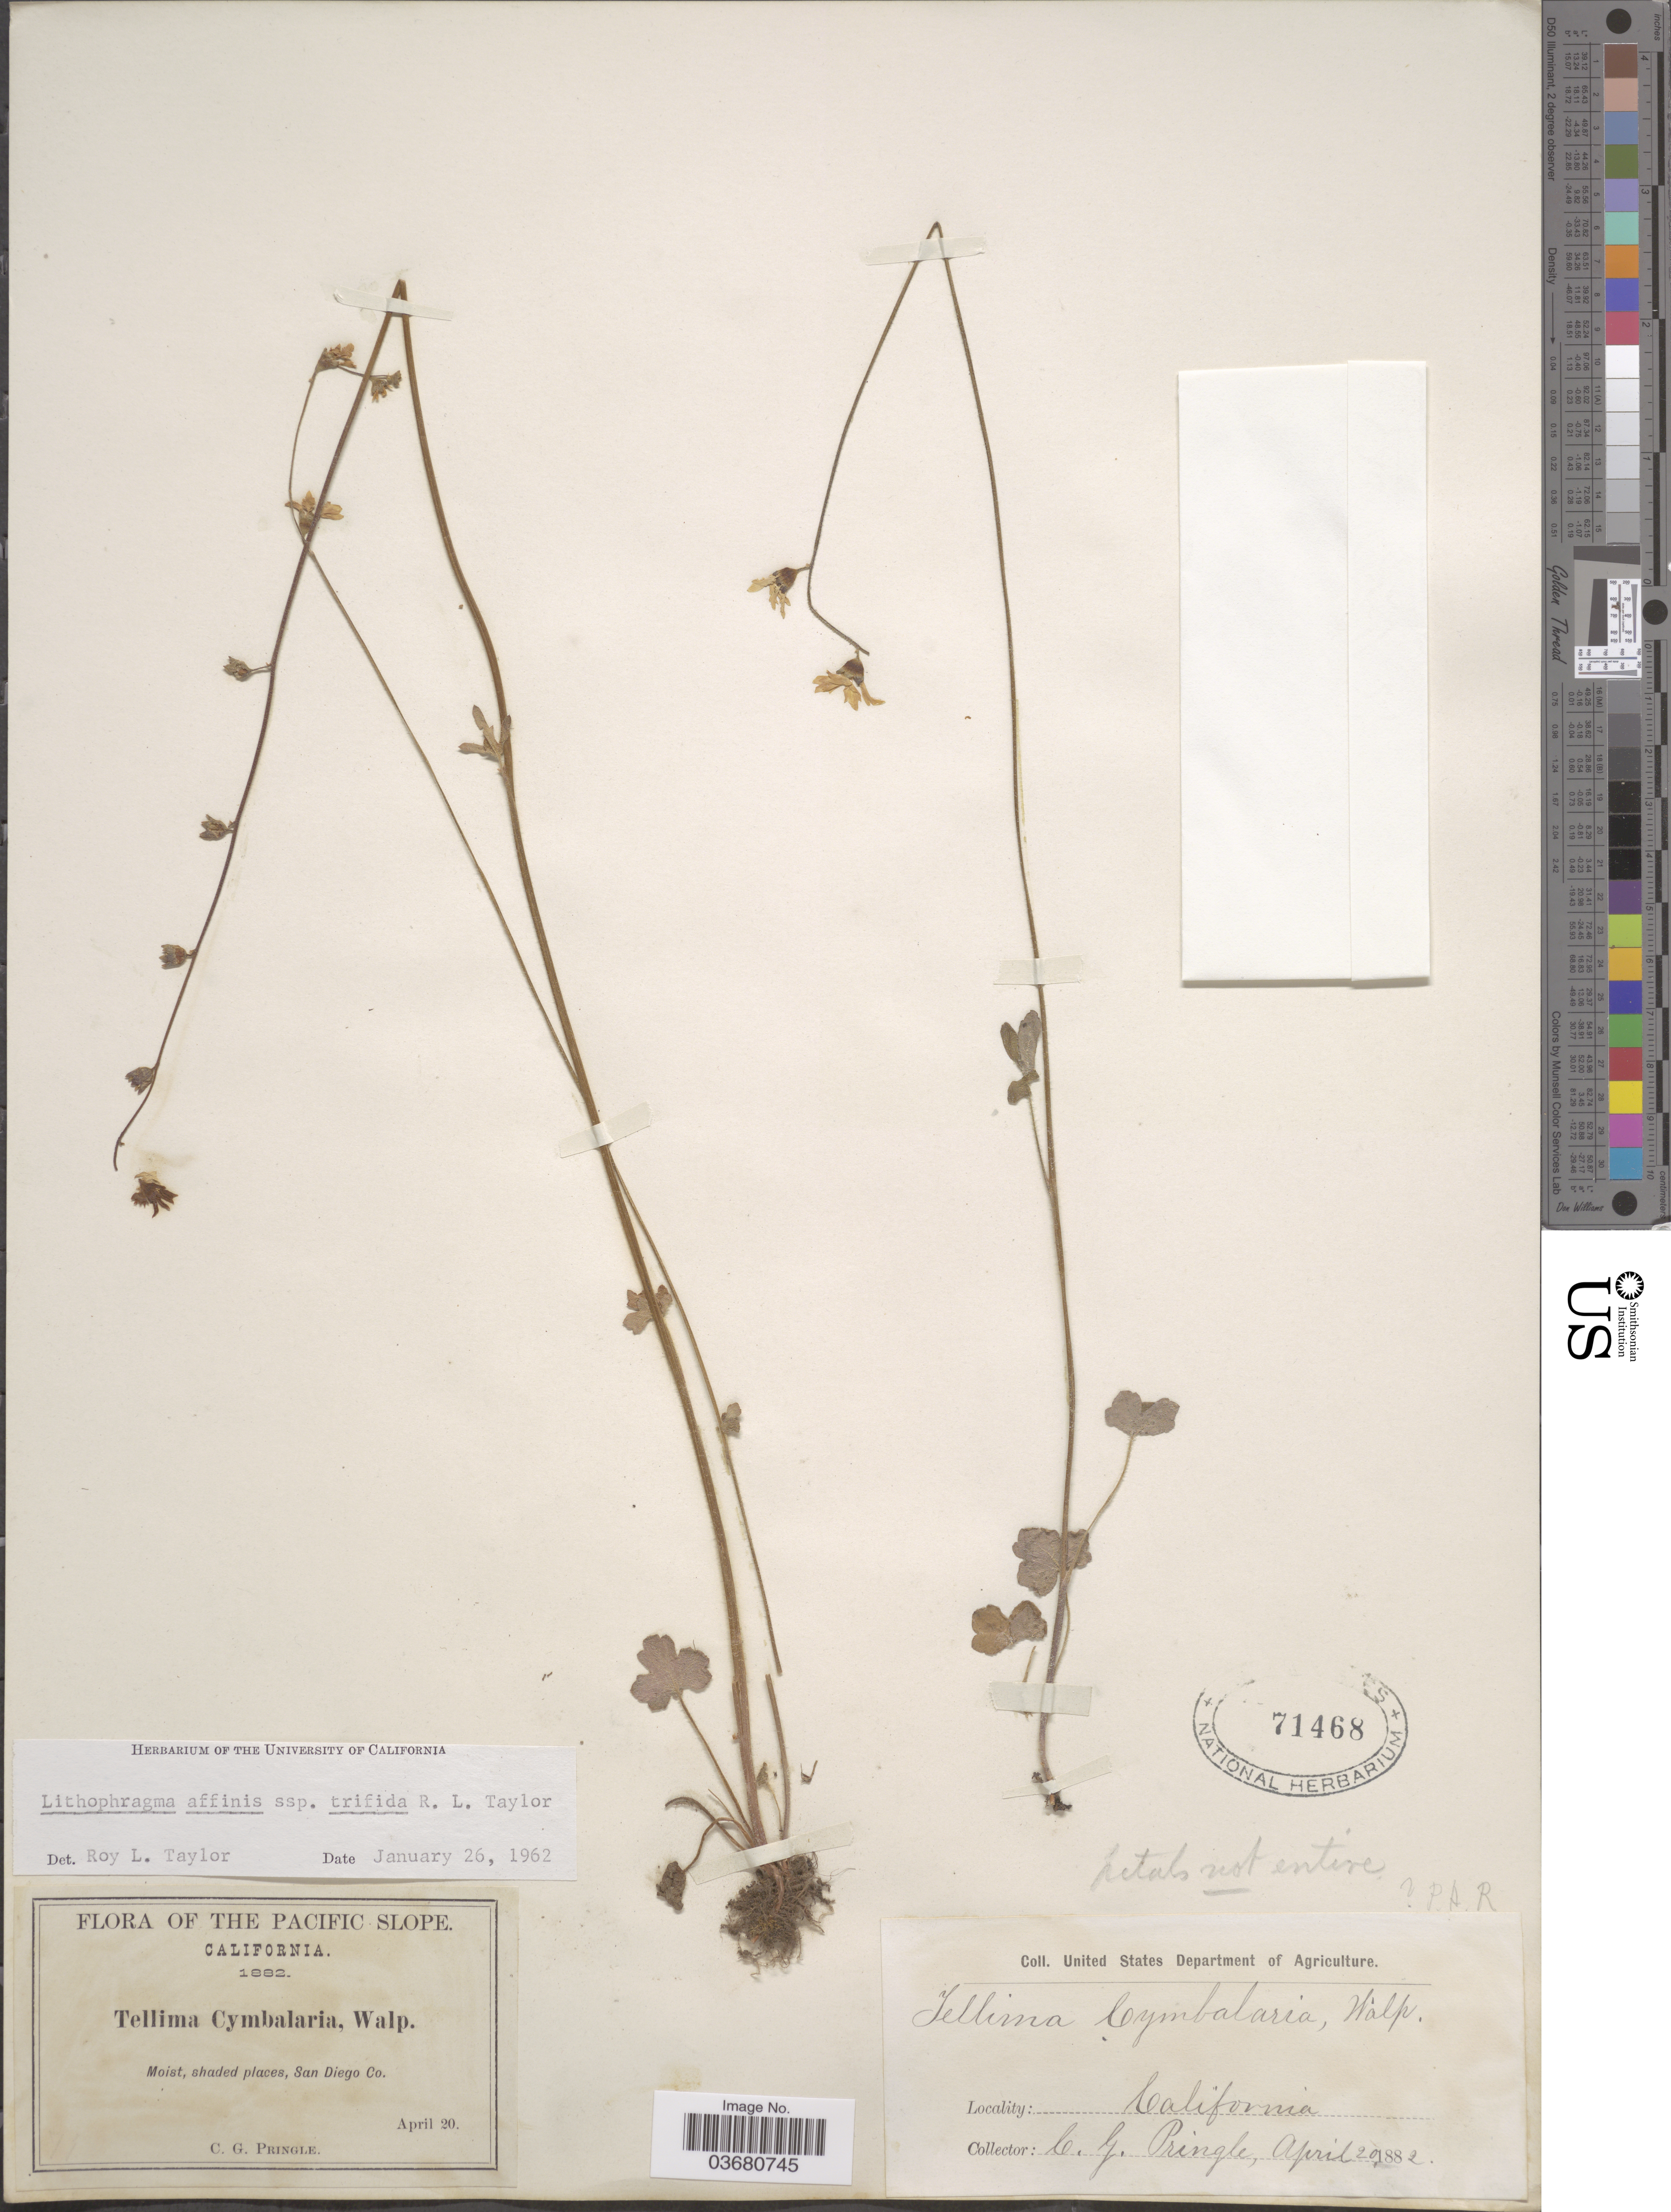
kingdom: Plantae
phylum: Tracheophyta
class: Magnoliopsida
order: Saxifragales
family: Saxifragaceae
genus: Lithophragma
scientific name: Lithophragma affine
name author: A. Gray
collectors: C. G. Pringle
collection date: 1882-04-20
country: United States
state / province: California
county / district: San Diego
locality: Pacific Slope. Moist, shaded places, San Diego Co.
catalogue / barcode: US 71468